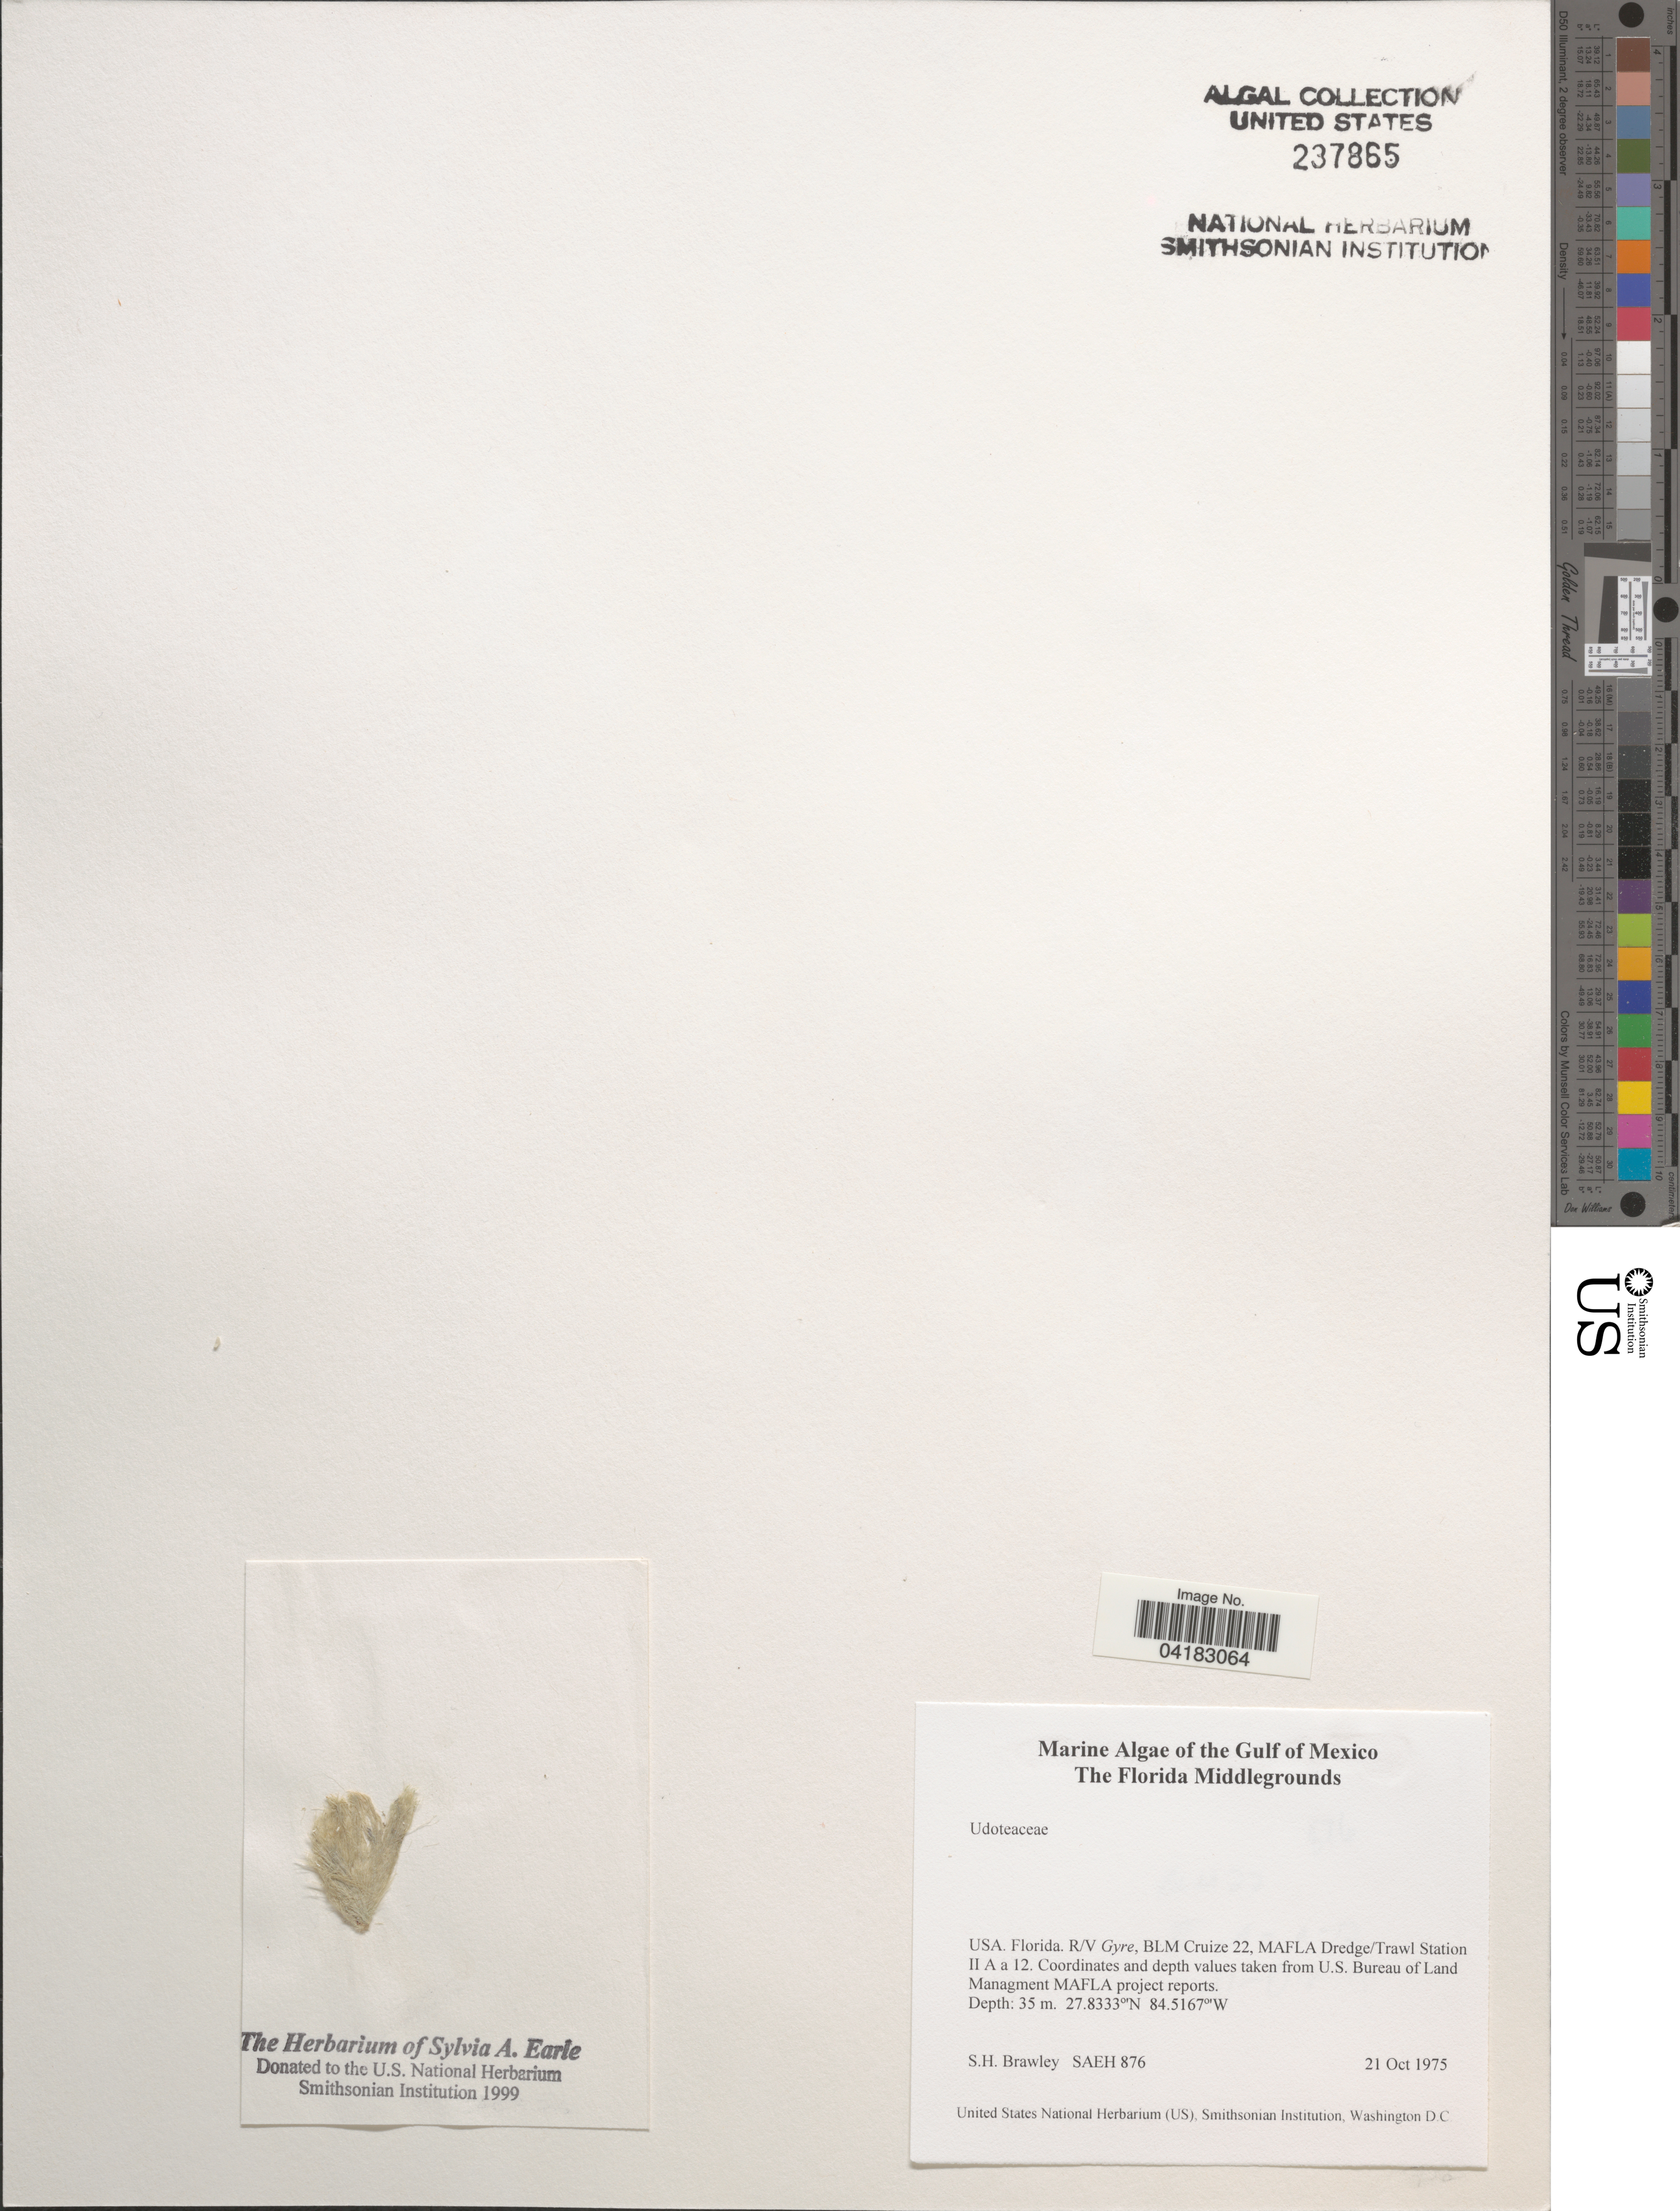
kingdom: Plantae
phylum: Chlorophyta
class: Ulvophyceae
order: Bryopsidales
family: Udoteaceae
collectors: S. Brawley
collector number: SAEH876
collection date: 1975-10-21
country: United States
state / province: Florida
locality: Gulf of Mexico. The Florida Middlegrounds. R/V Gyre, BLM Cruize 22, MAFLA Dredge/Trawl Station II A a 12.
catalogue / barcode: US 237865